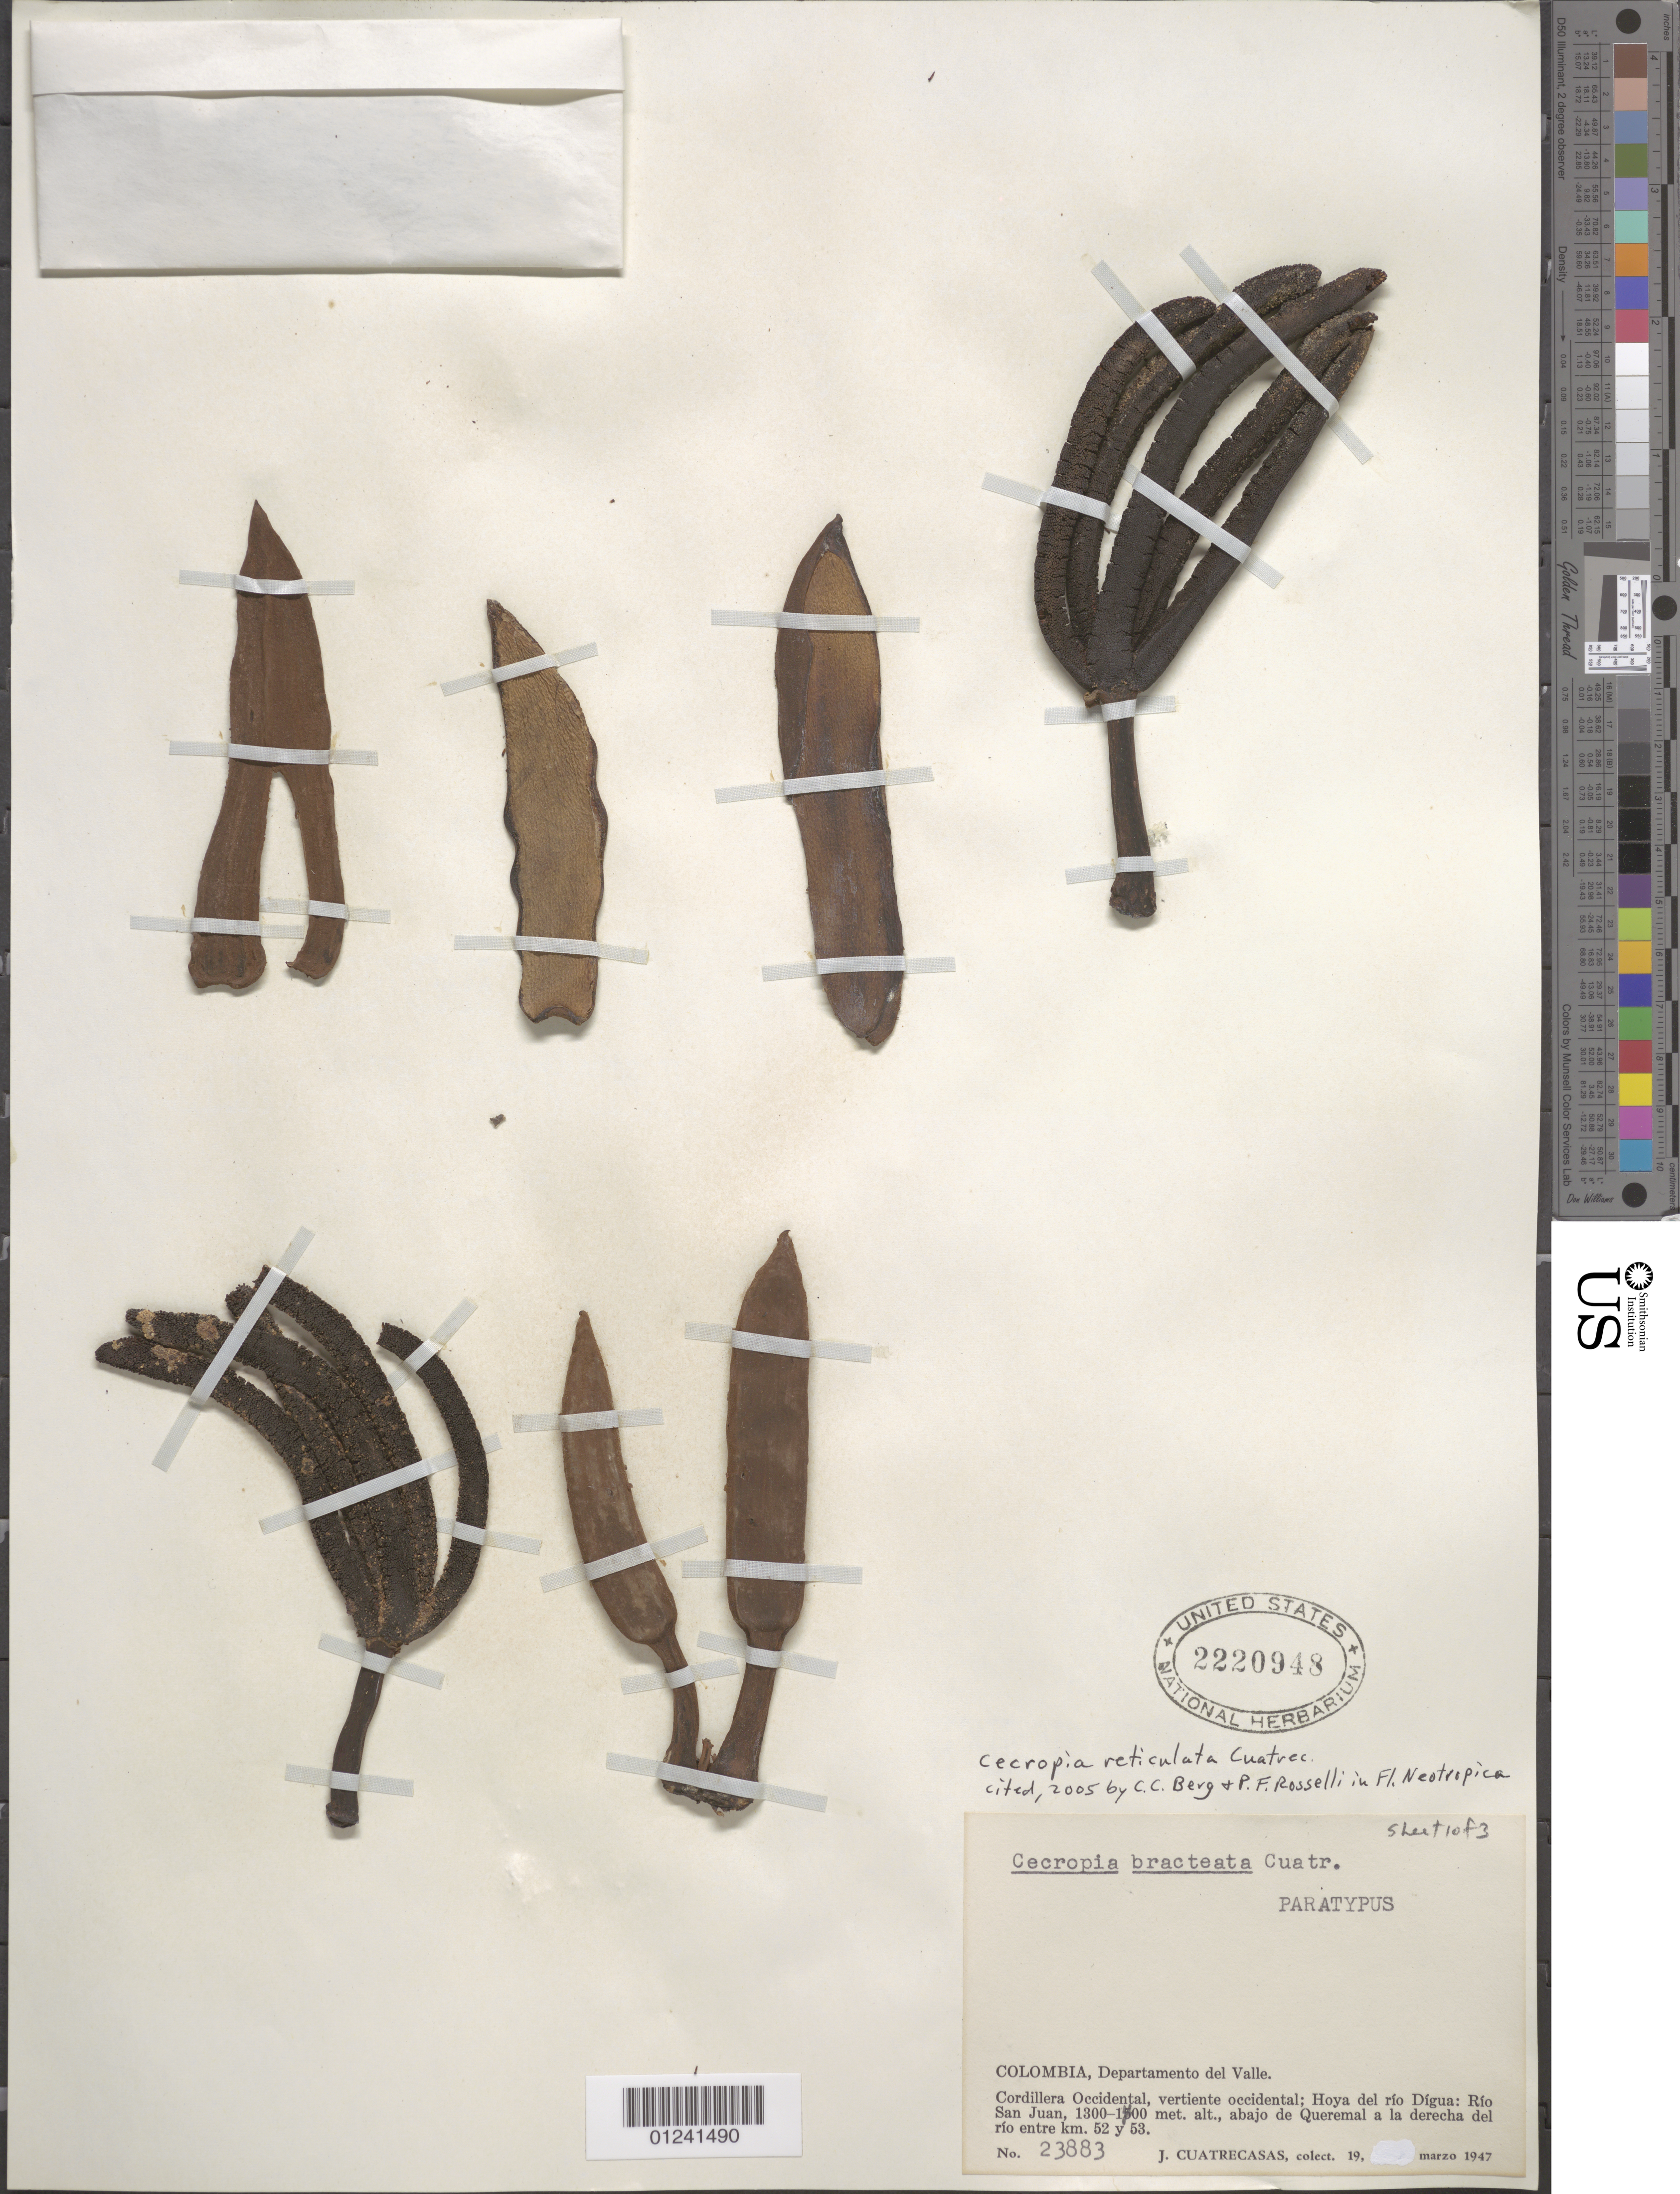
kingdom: Plantae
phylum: Tracheophyta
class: Magnoliopsida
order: Rosales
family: Urticaceae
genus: Cecropia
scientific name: Cecropia reticulata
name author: Cuatrec.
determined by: Cuatrecasas, J.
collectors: J. Cuatrecasas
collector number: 23883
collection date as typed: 3/19/1947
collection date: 1947-03-19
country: Colombia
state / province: Valle del Cauca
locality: Cordillera Occidental,vertiente occidental; Hoya del río Dígua: Río San Juan, abajo de Queremal a la derecha del río entre km 52 y 53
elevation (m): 1300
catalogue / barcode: US 2220948